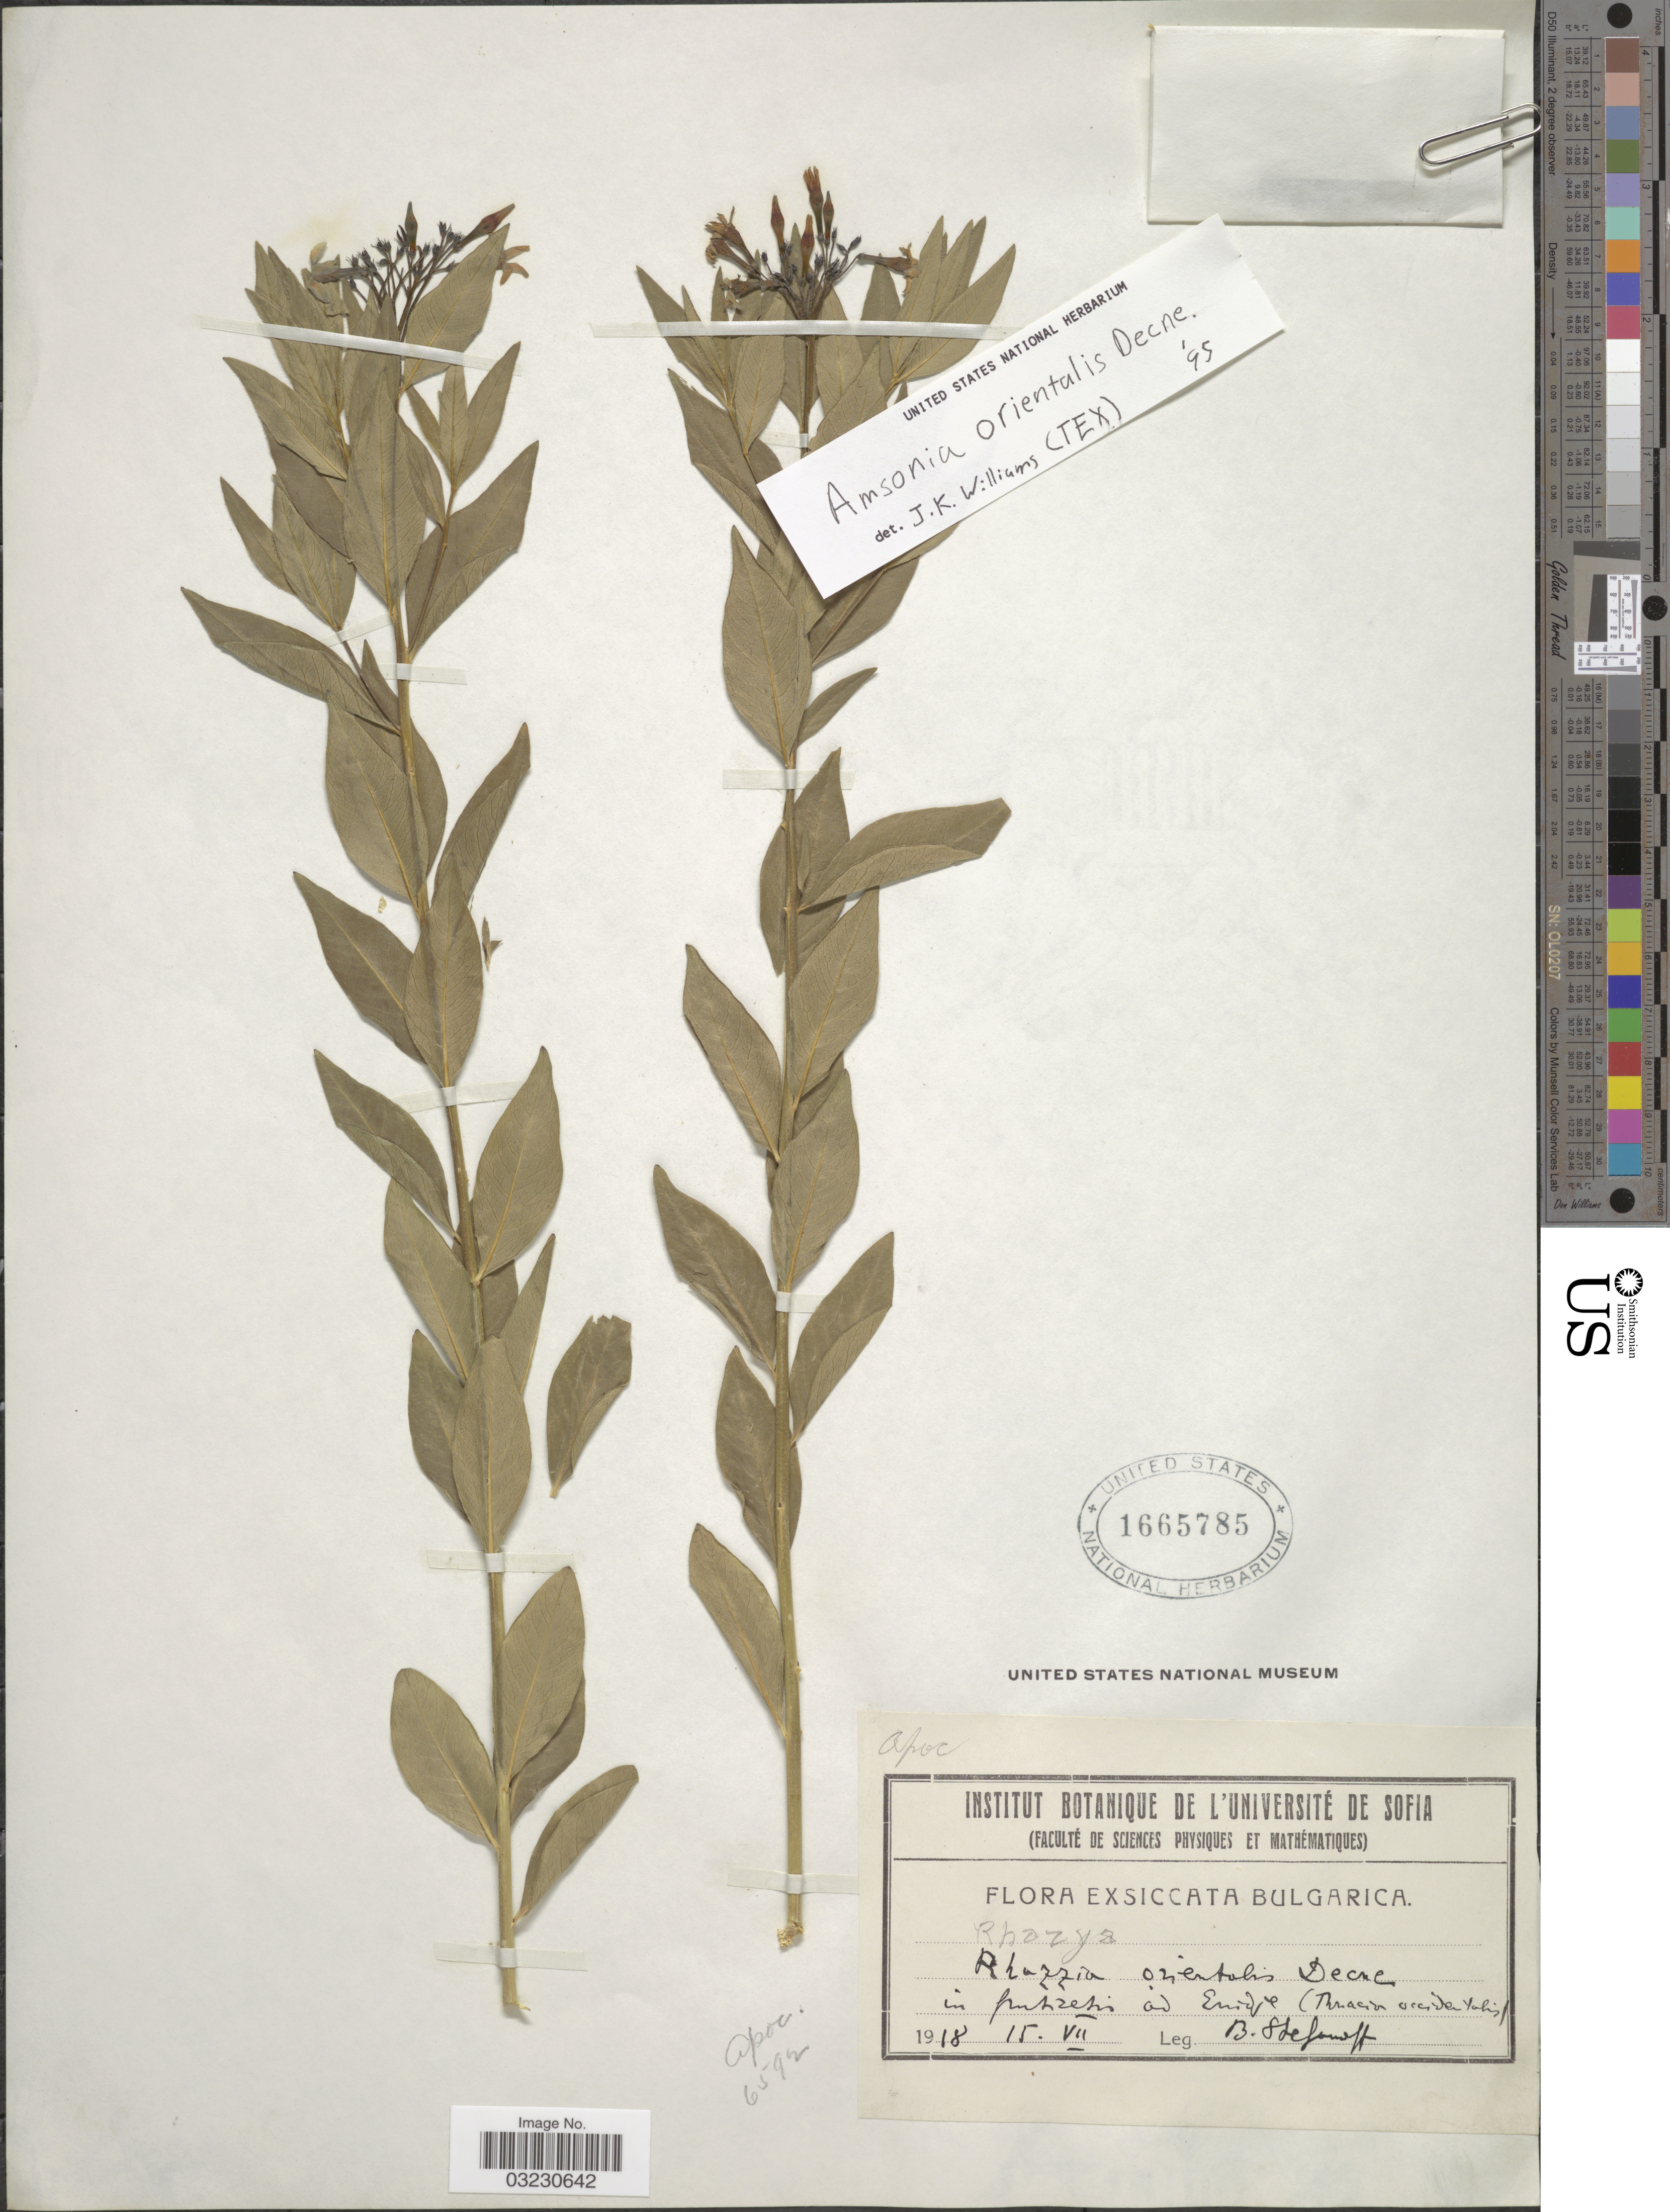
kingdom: Plantae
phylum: Tracheophyta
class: Magnoliopsida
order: Gentianales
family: Apocynaceae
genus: Rhazya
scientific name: Rhazya orientalis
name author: (Decne.) A. DC.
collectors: B. Stefanoff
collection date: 1918-07-15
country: Bulgaria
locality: Rhazzia [interpreted] orientalis Decre [interpreted] in frutretis ad Eniqe [interpreted] (Thracios occidentalis).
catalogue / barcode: US 1665785